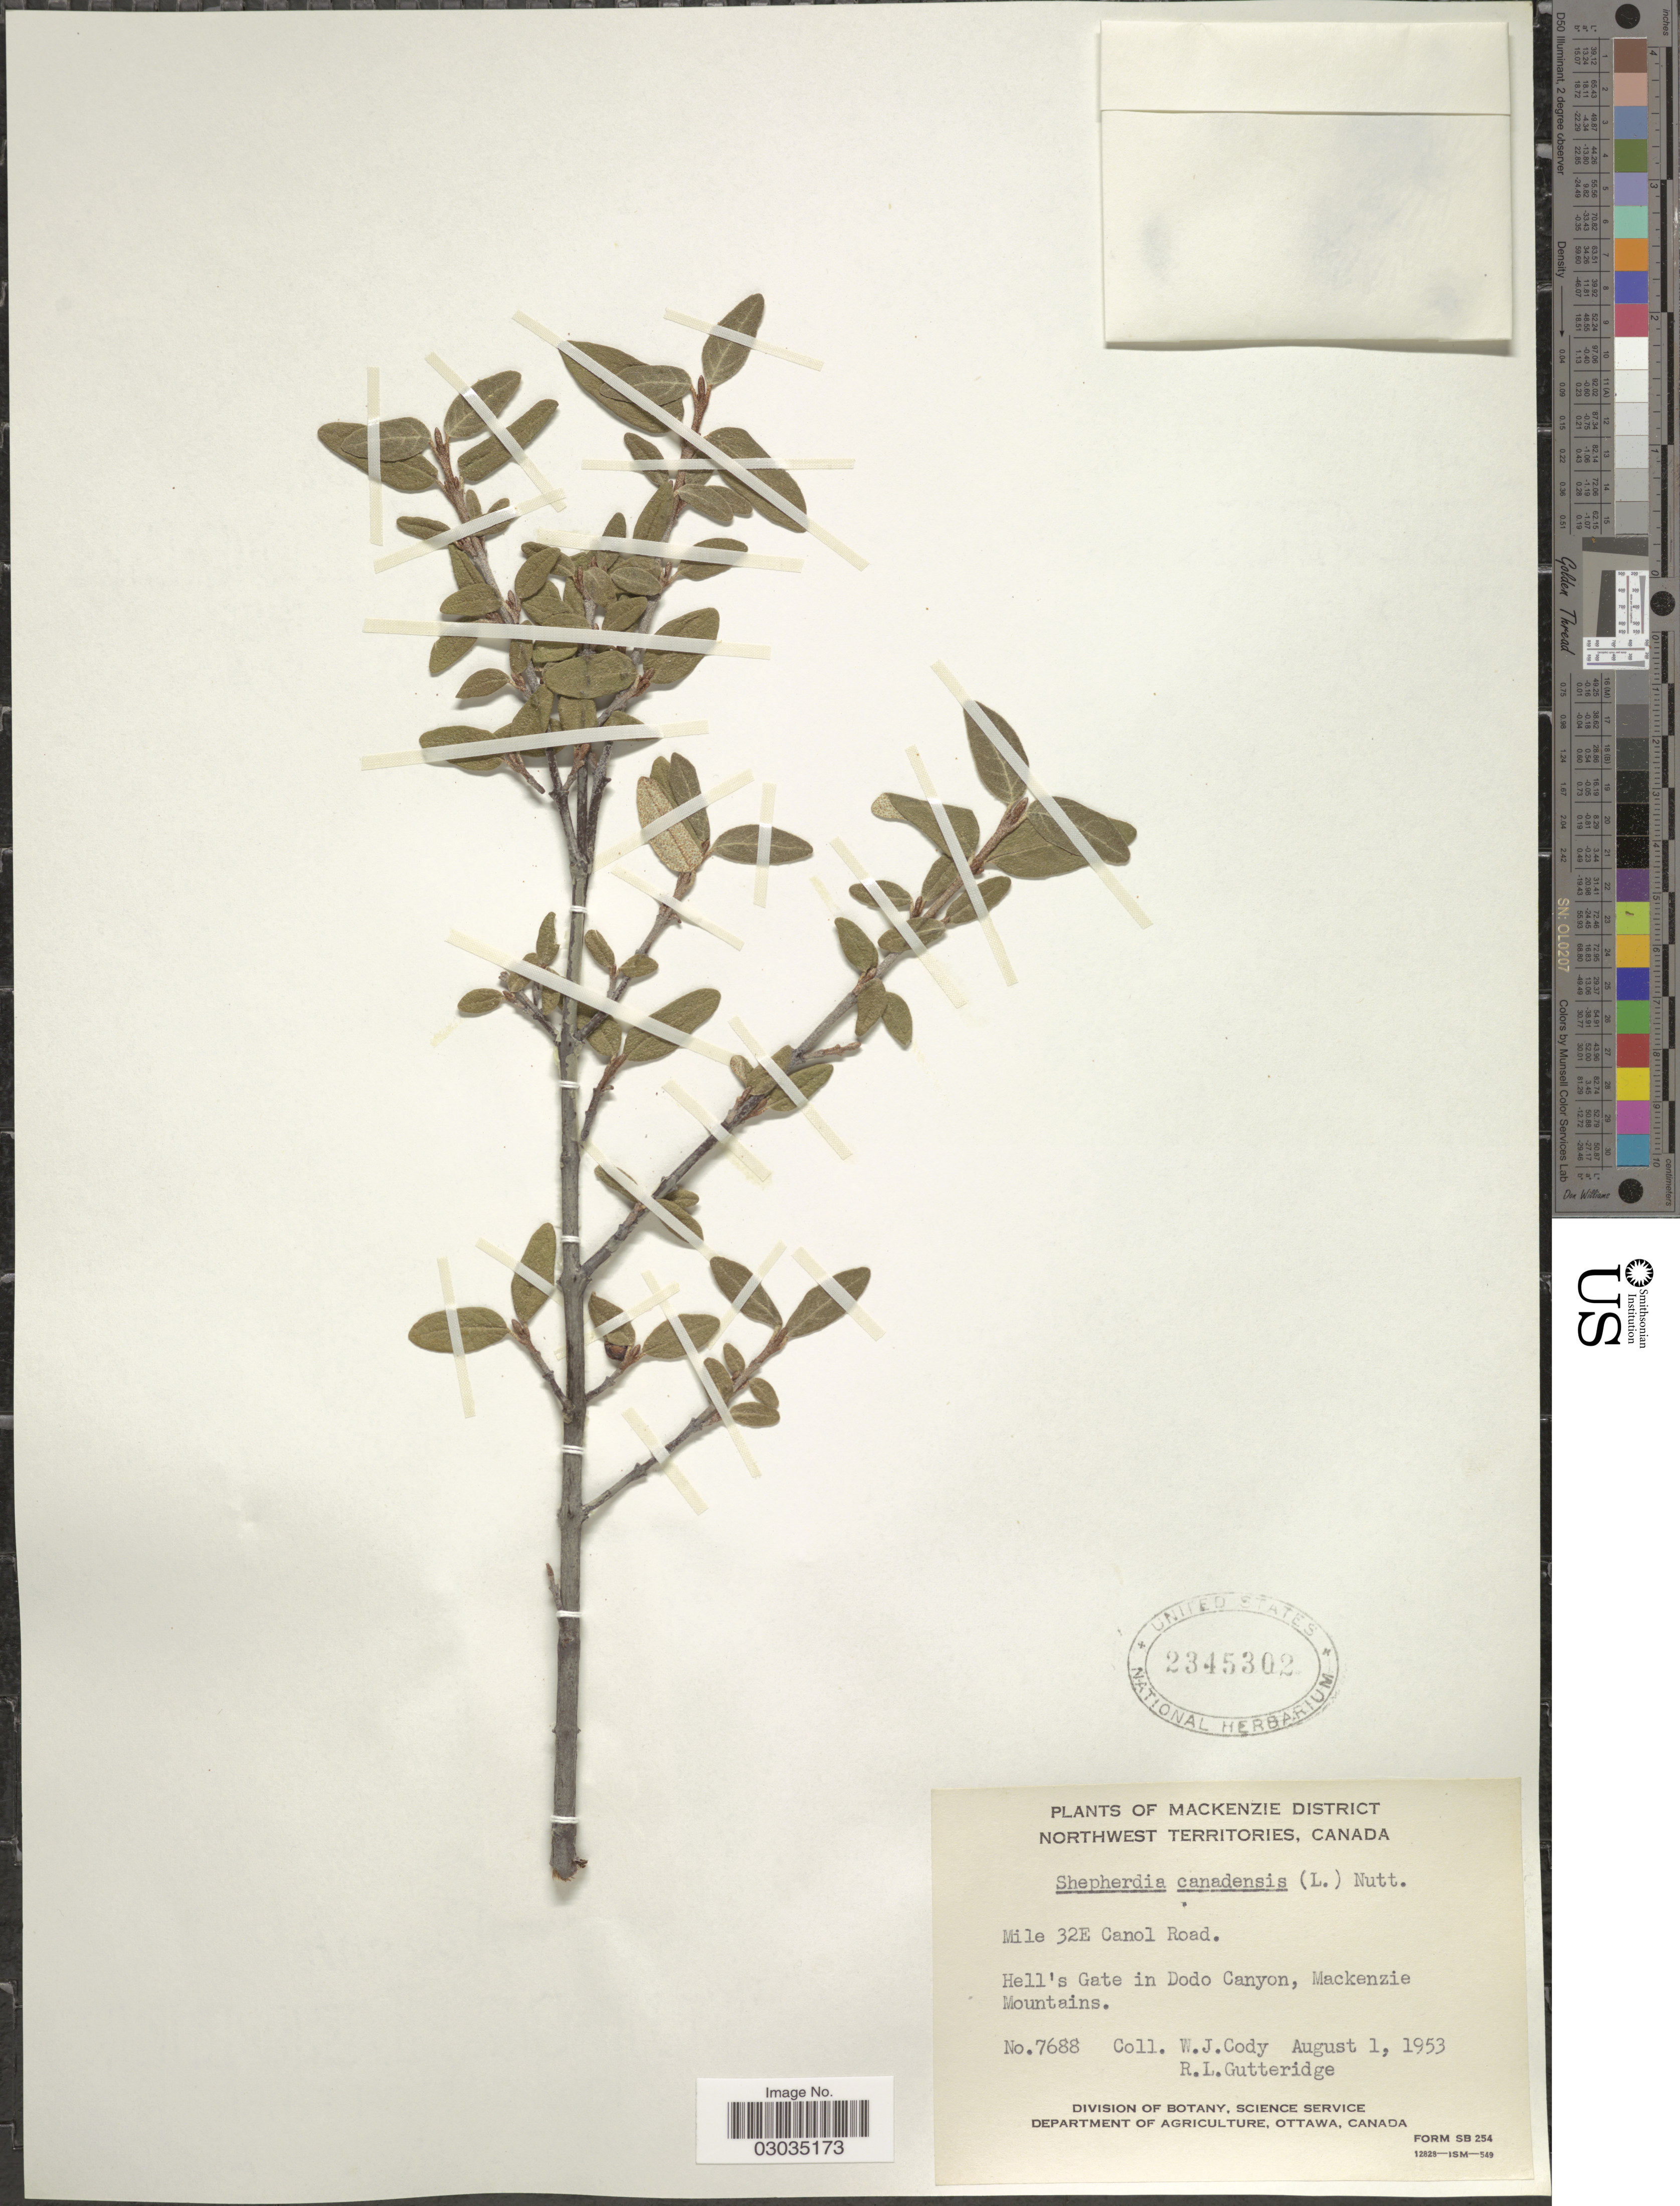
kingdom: Plantae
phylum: Tracheophyta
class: Magnoliopsida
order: Rosales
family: Elaeagnaceae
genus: Shepherdia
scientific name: Shepherdia canadensis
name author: (L.) Nutt.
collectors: W. Cody & R. Gutteridge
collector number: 7688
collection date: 1953-08-01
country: Canada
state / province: Northwest Territories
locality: Mackenzie District, Mile 32E Canol Road, Hell's Gate in Dodo Canyon, Mackenzie Mountains.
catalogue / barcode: US 2345302